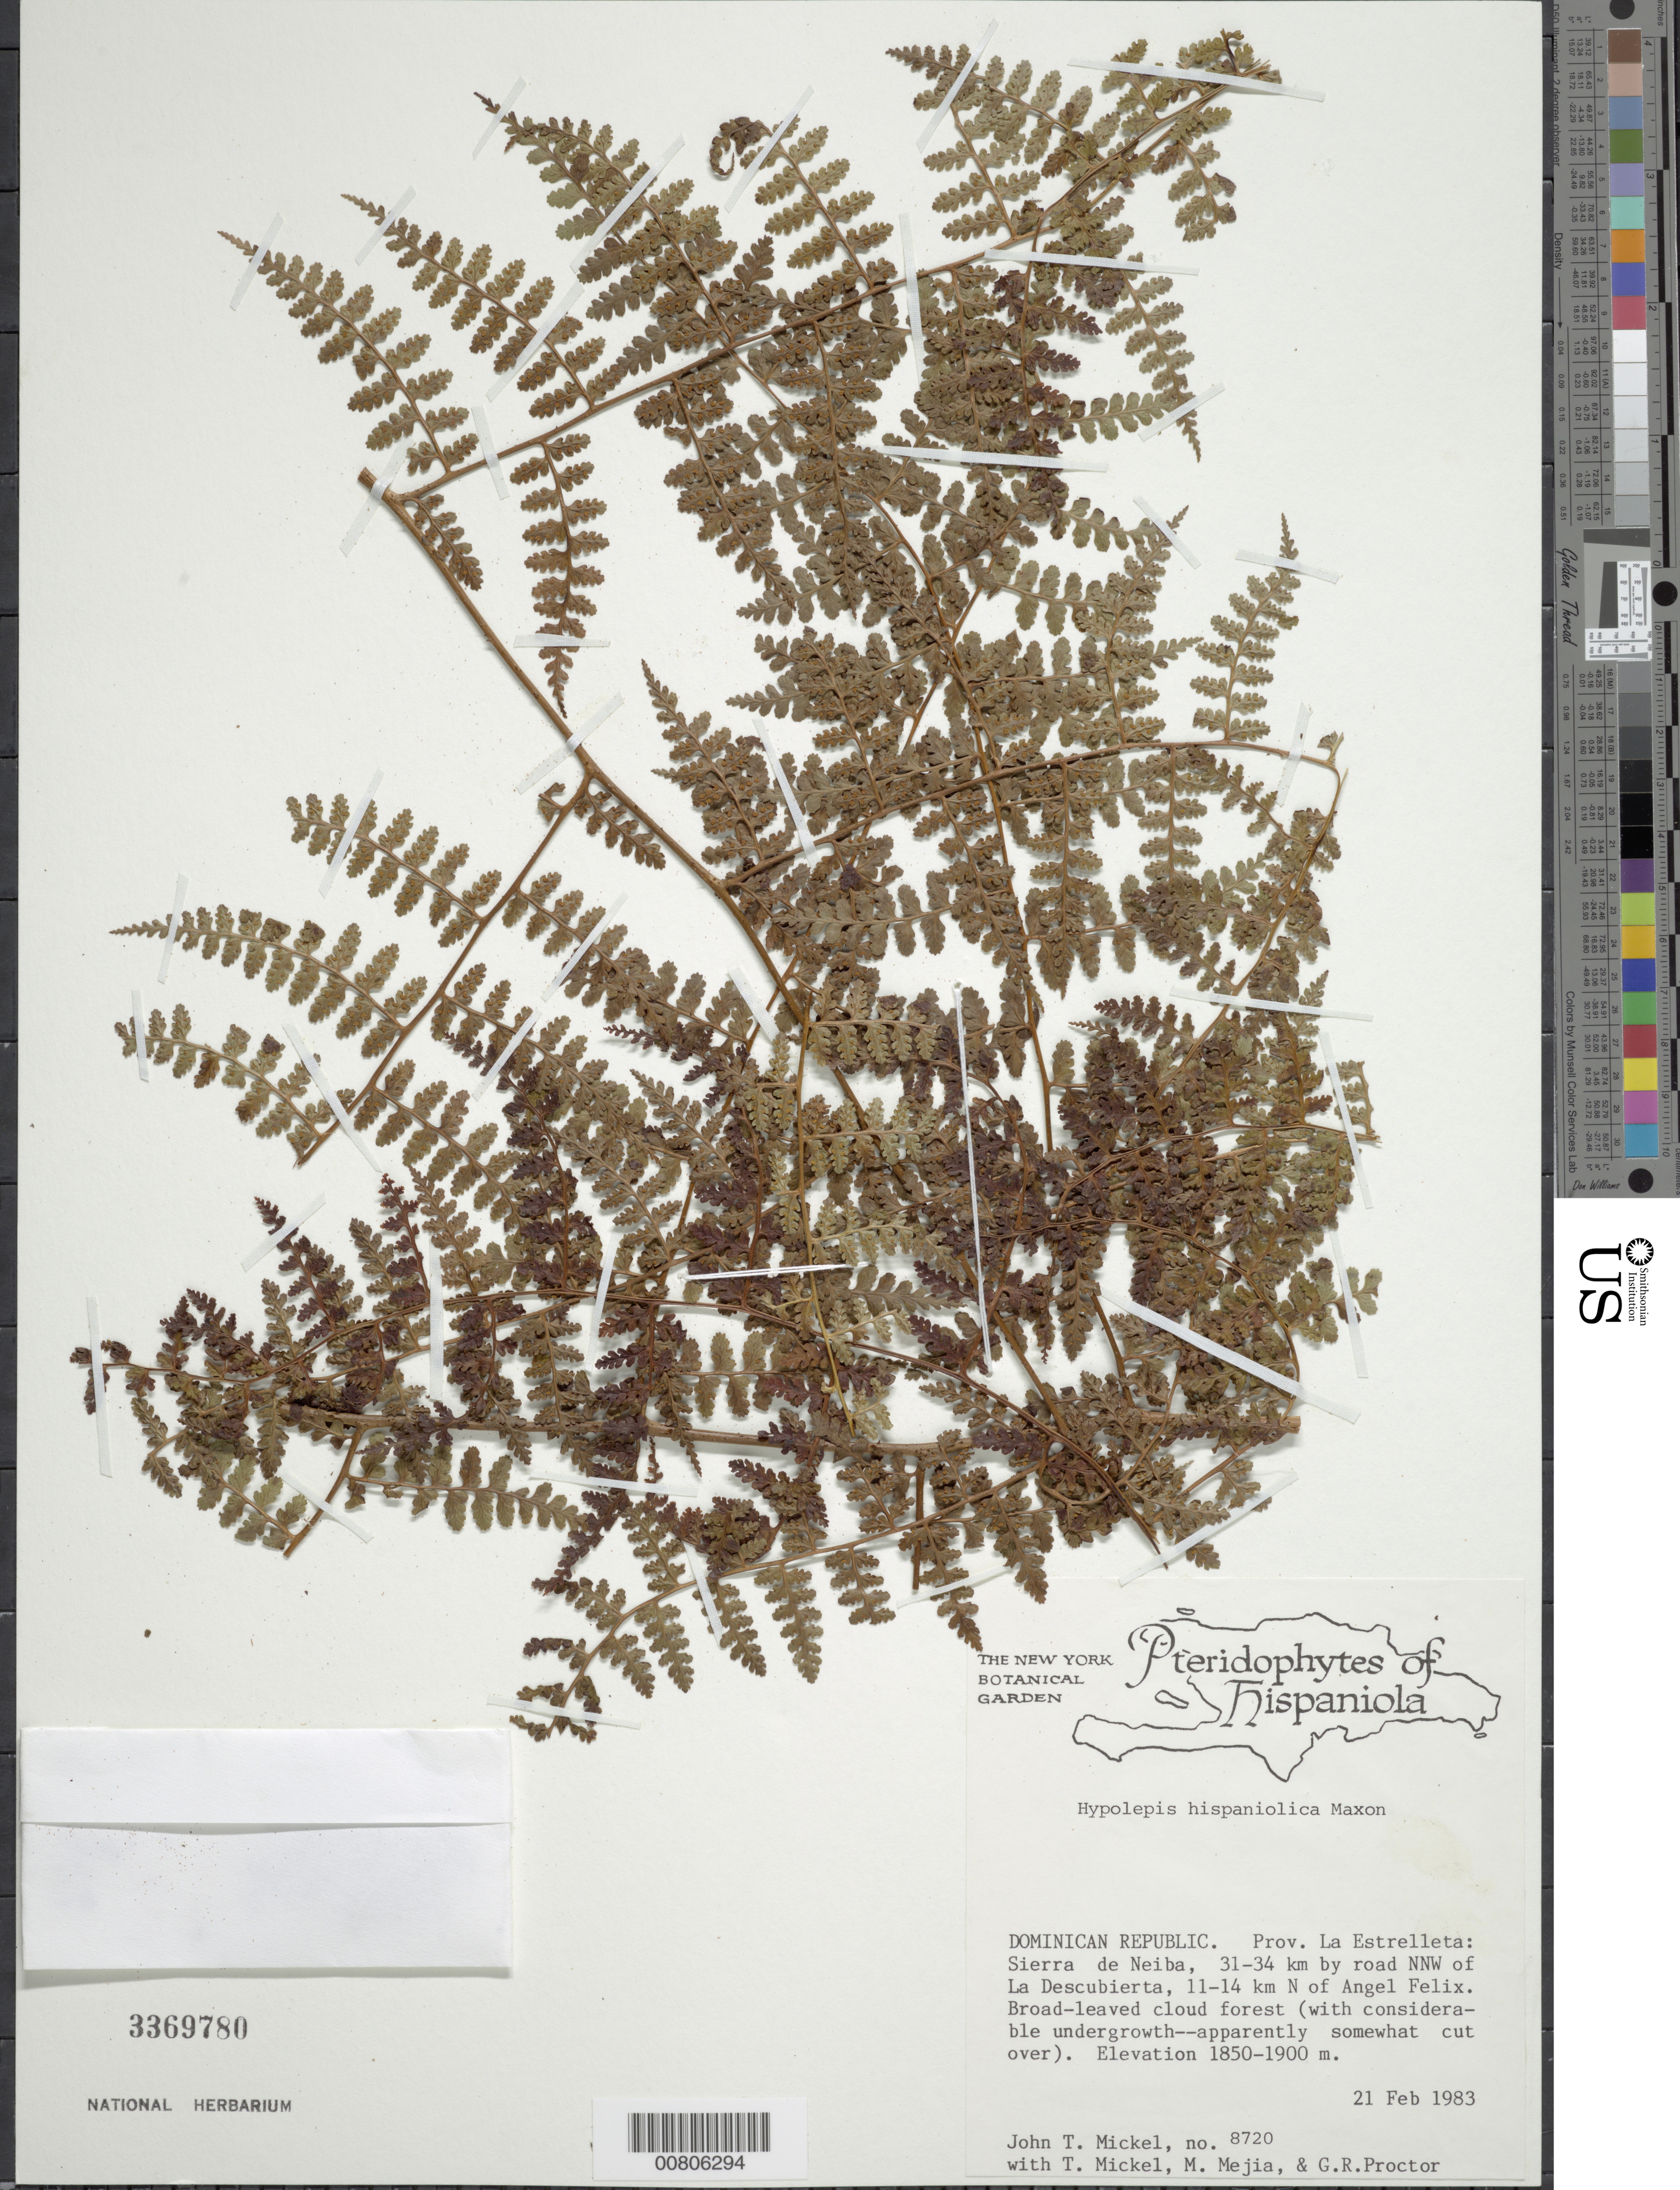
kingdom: Plantae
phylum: Tracheophyta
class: Polypodiopsida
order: Polypodiales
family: Dennstaedtiaceae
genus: Hypolepis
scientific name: Hypolepis hispaniolica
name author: Maxon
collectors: J. T. Mickel, T. Mickel, M. Mejia & G. R. Proctor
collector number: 8720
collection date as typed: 21 Feb 1983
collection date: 1983-02-21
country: Dominican Republic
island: Hispaniola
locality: Prov. La Estrelleta, Sierra de Neiba, 31-34 km by road NNW of La Descubierta, 11-14 km N of Angel Felix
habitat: Broad-leaved cloud forest, with considerable undergrowth -- apparently somewhat cut over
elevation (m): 1850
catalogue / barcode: US 3369780